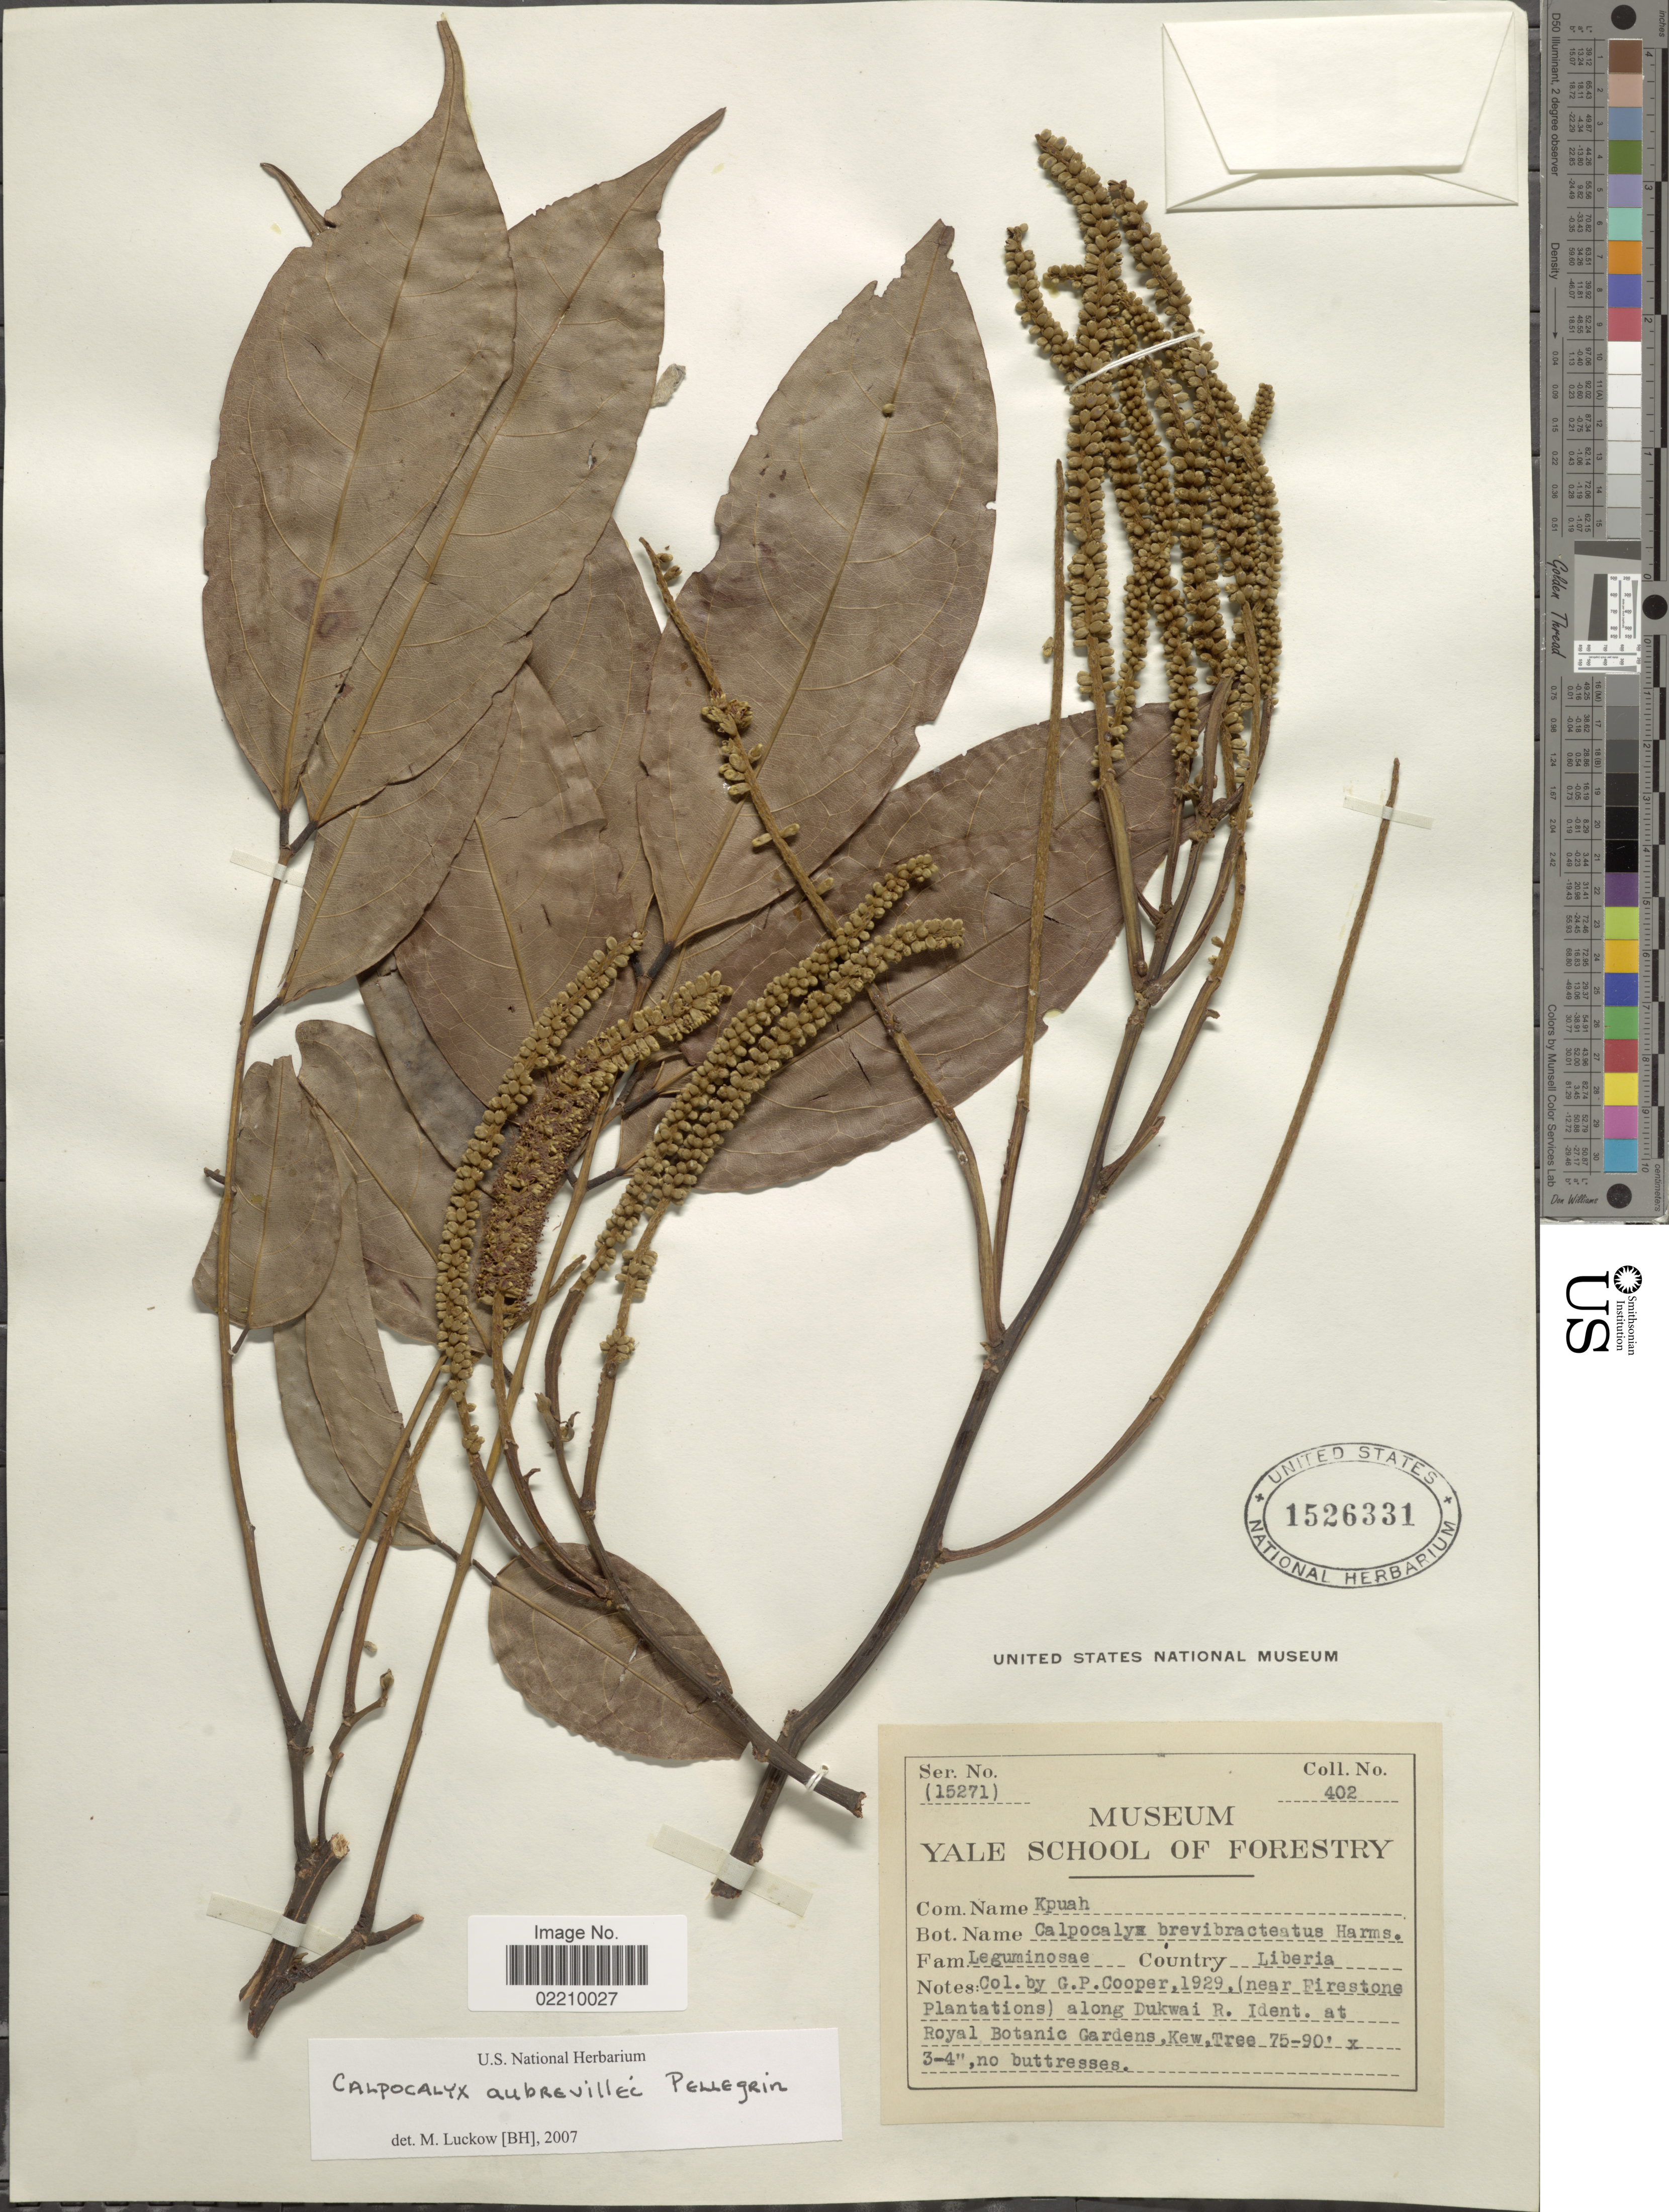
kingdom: Plantae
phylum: Tracheophyta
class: Magnoliopsida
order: Fabales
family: Fabaceae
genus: Calpocalyx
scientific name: Calpocalyx aubrevillei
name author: Pellegr.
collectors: G. Cooper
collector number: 402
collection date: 1929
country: Liberia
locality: Near Firestone Plantations along Dukwai R.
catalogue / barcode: US 1526331